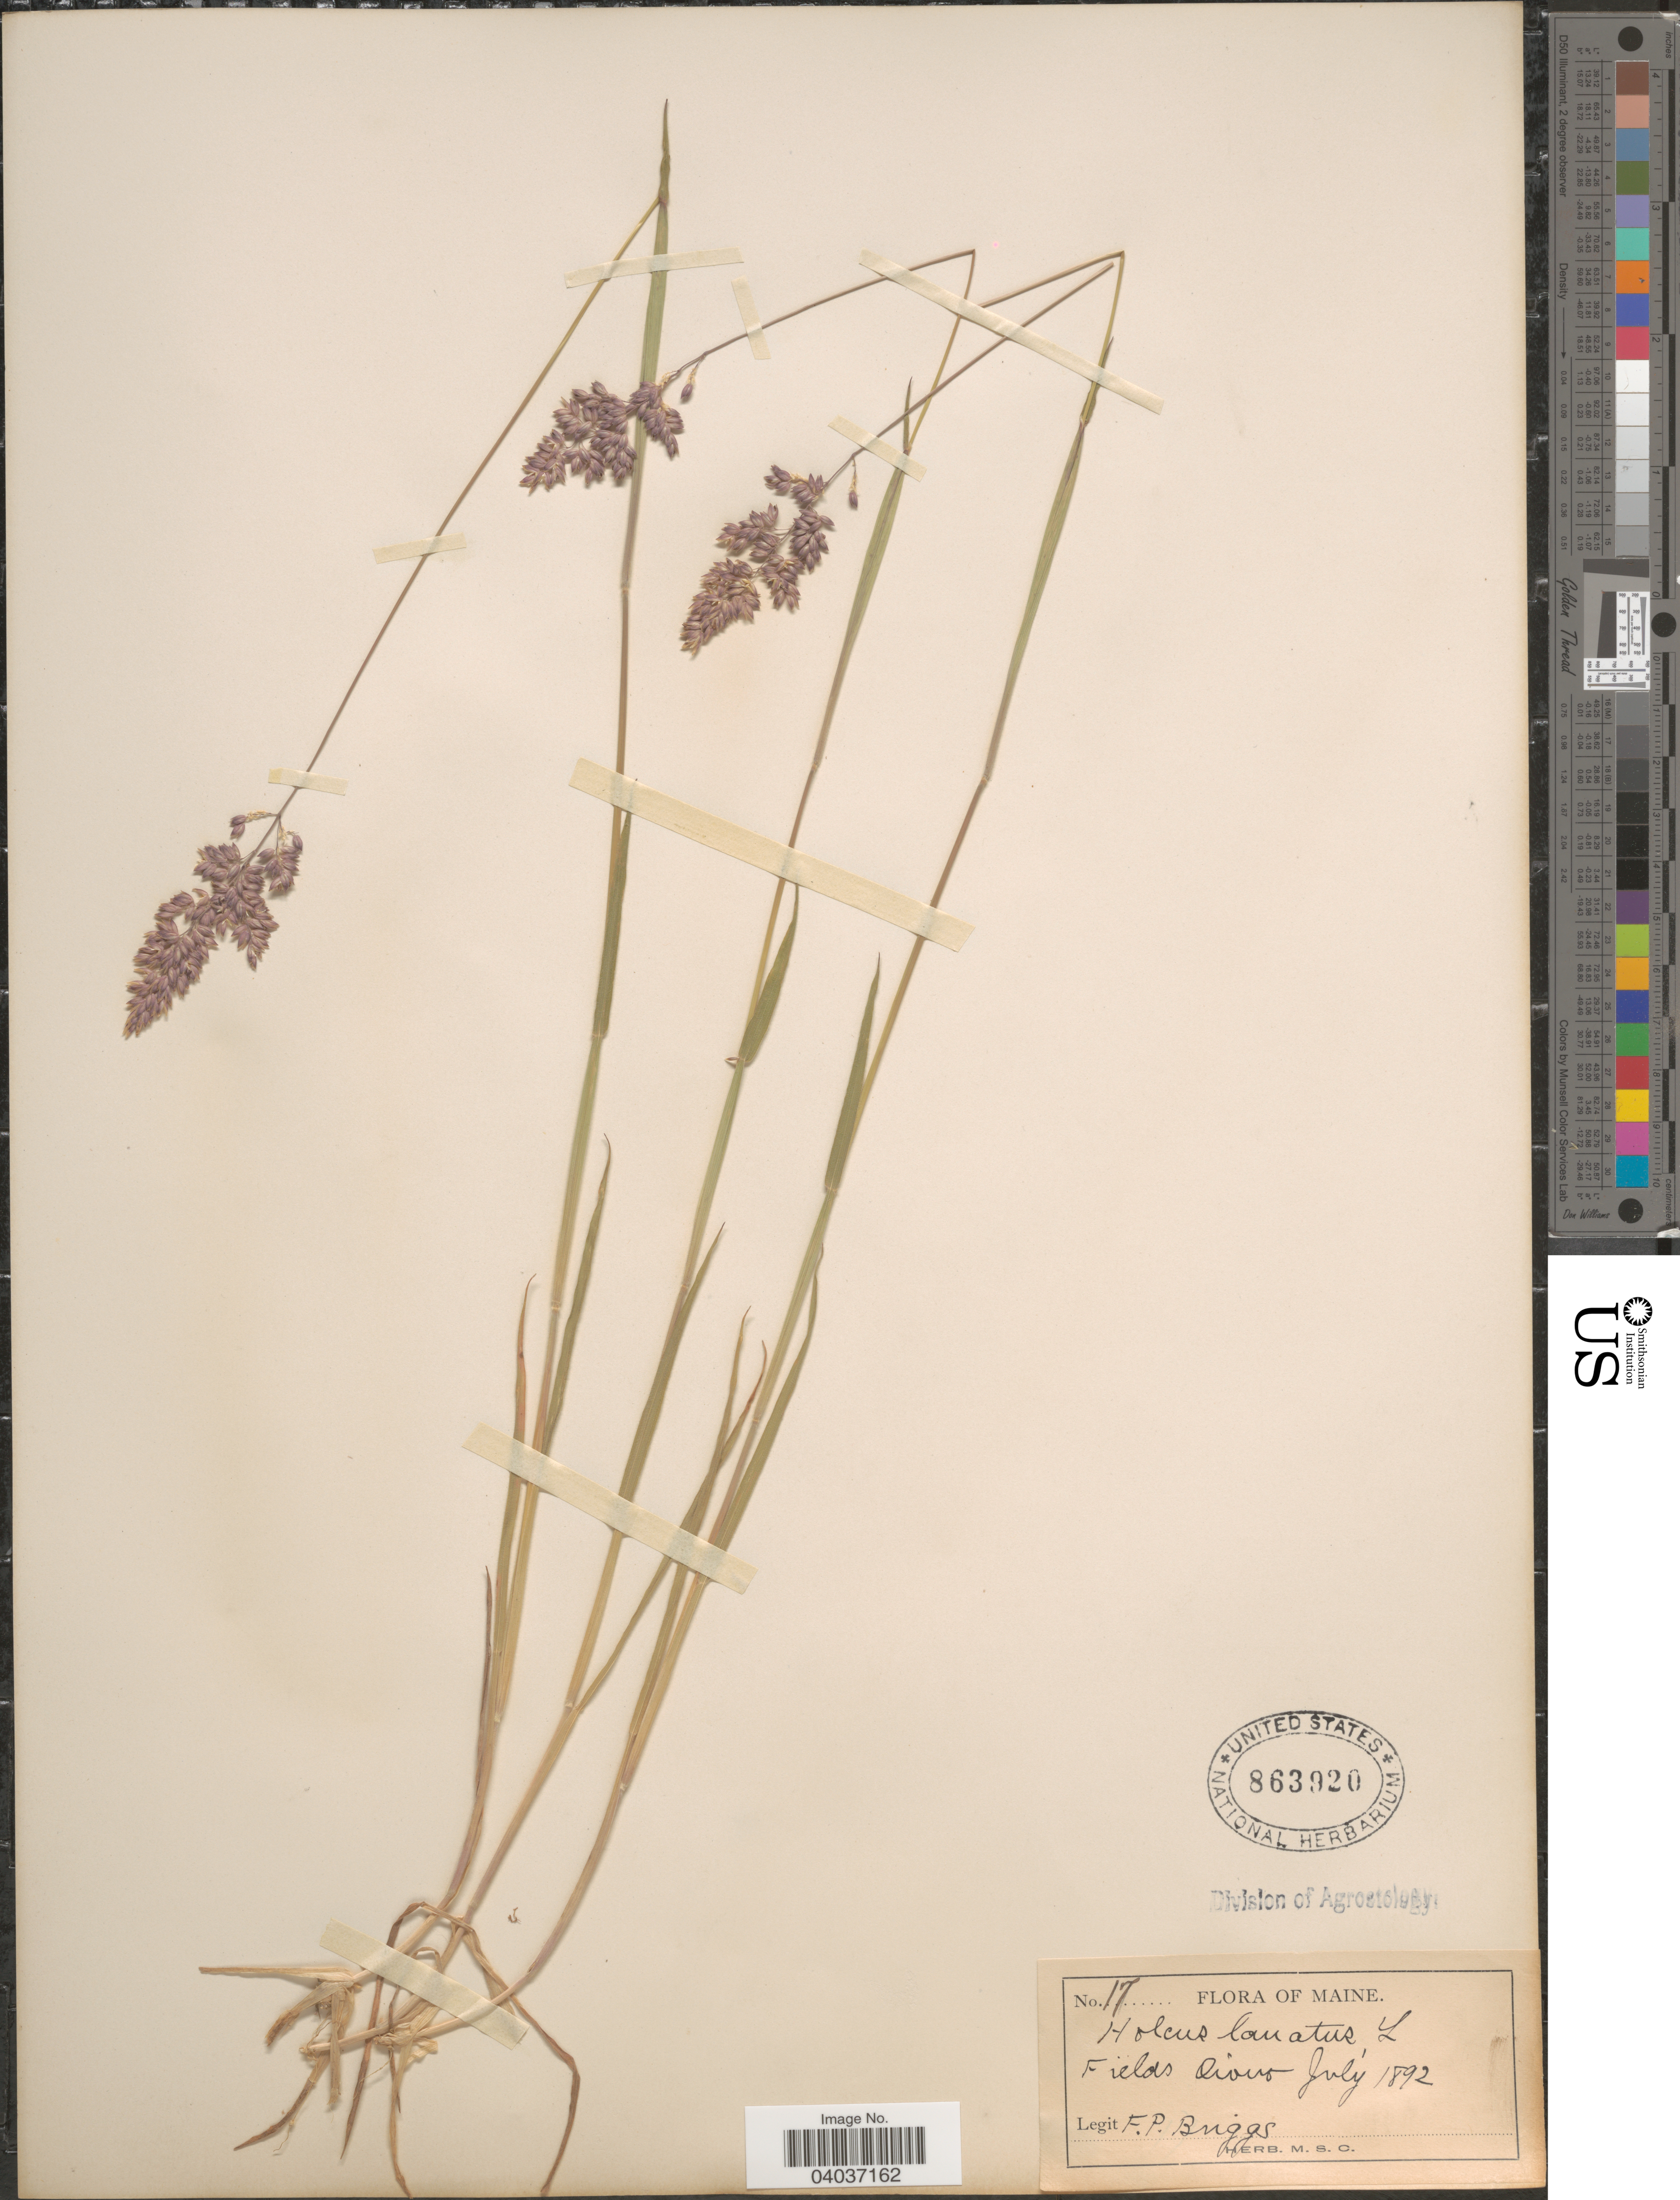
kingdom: Plantae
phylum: Tracheophyta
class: Liliopsida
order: Poales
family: Poaceae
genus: Holcus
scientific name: Holcus lanatus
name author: L.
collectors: F. Briggs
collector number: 17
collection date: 1892-07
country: United States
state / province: Maine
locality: Fields Orono.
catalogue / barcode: US 863920